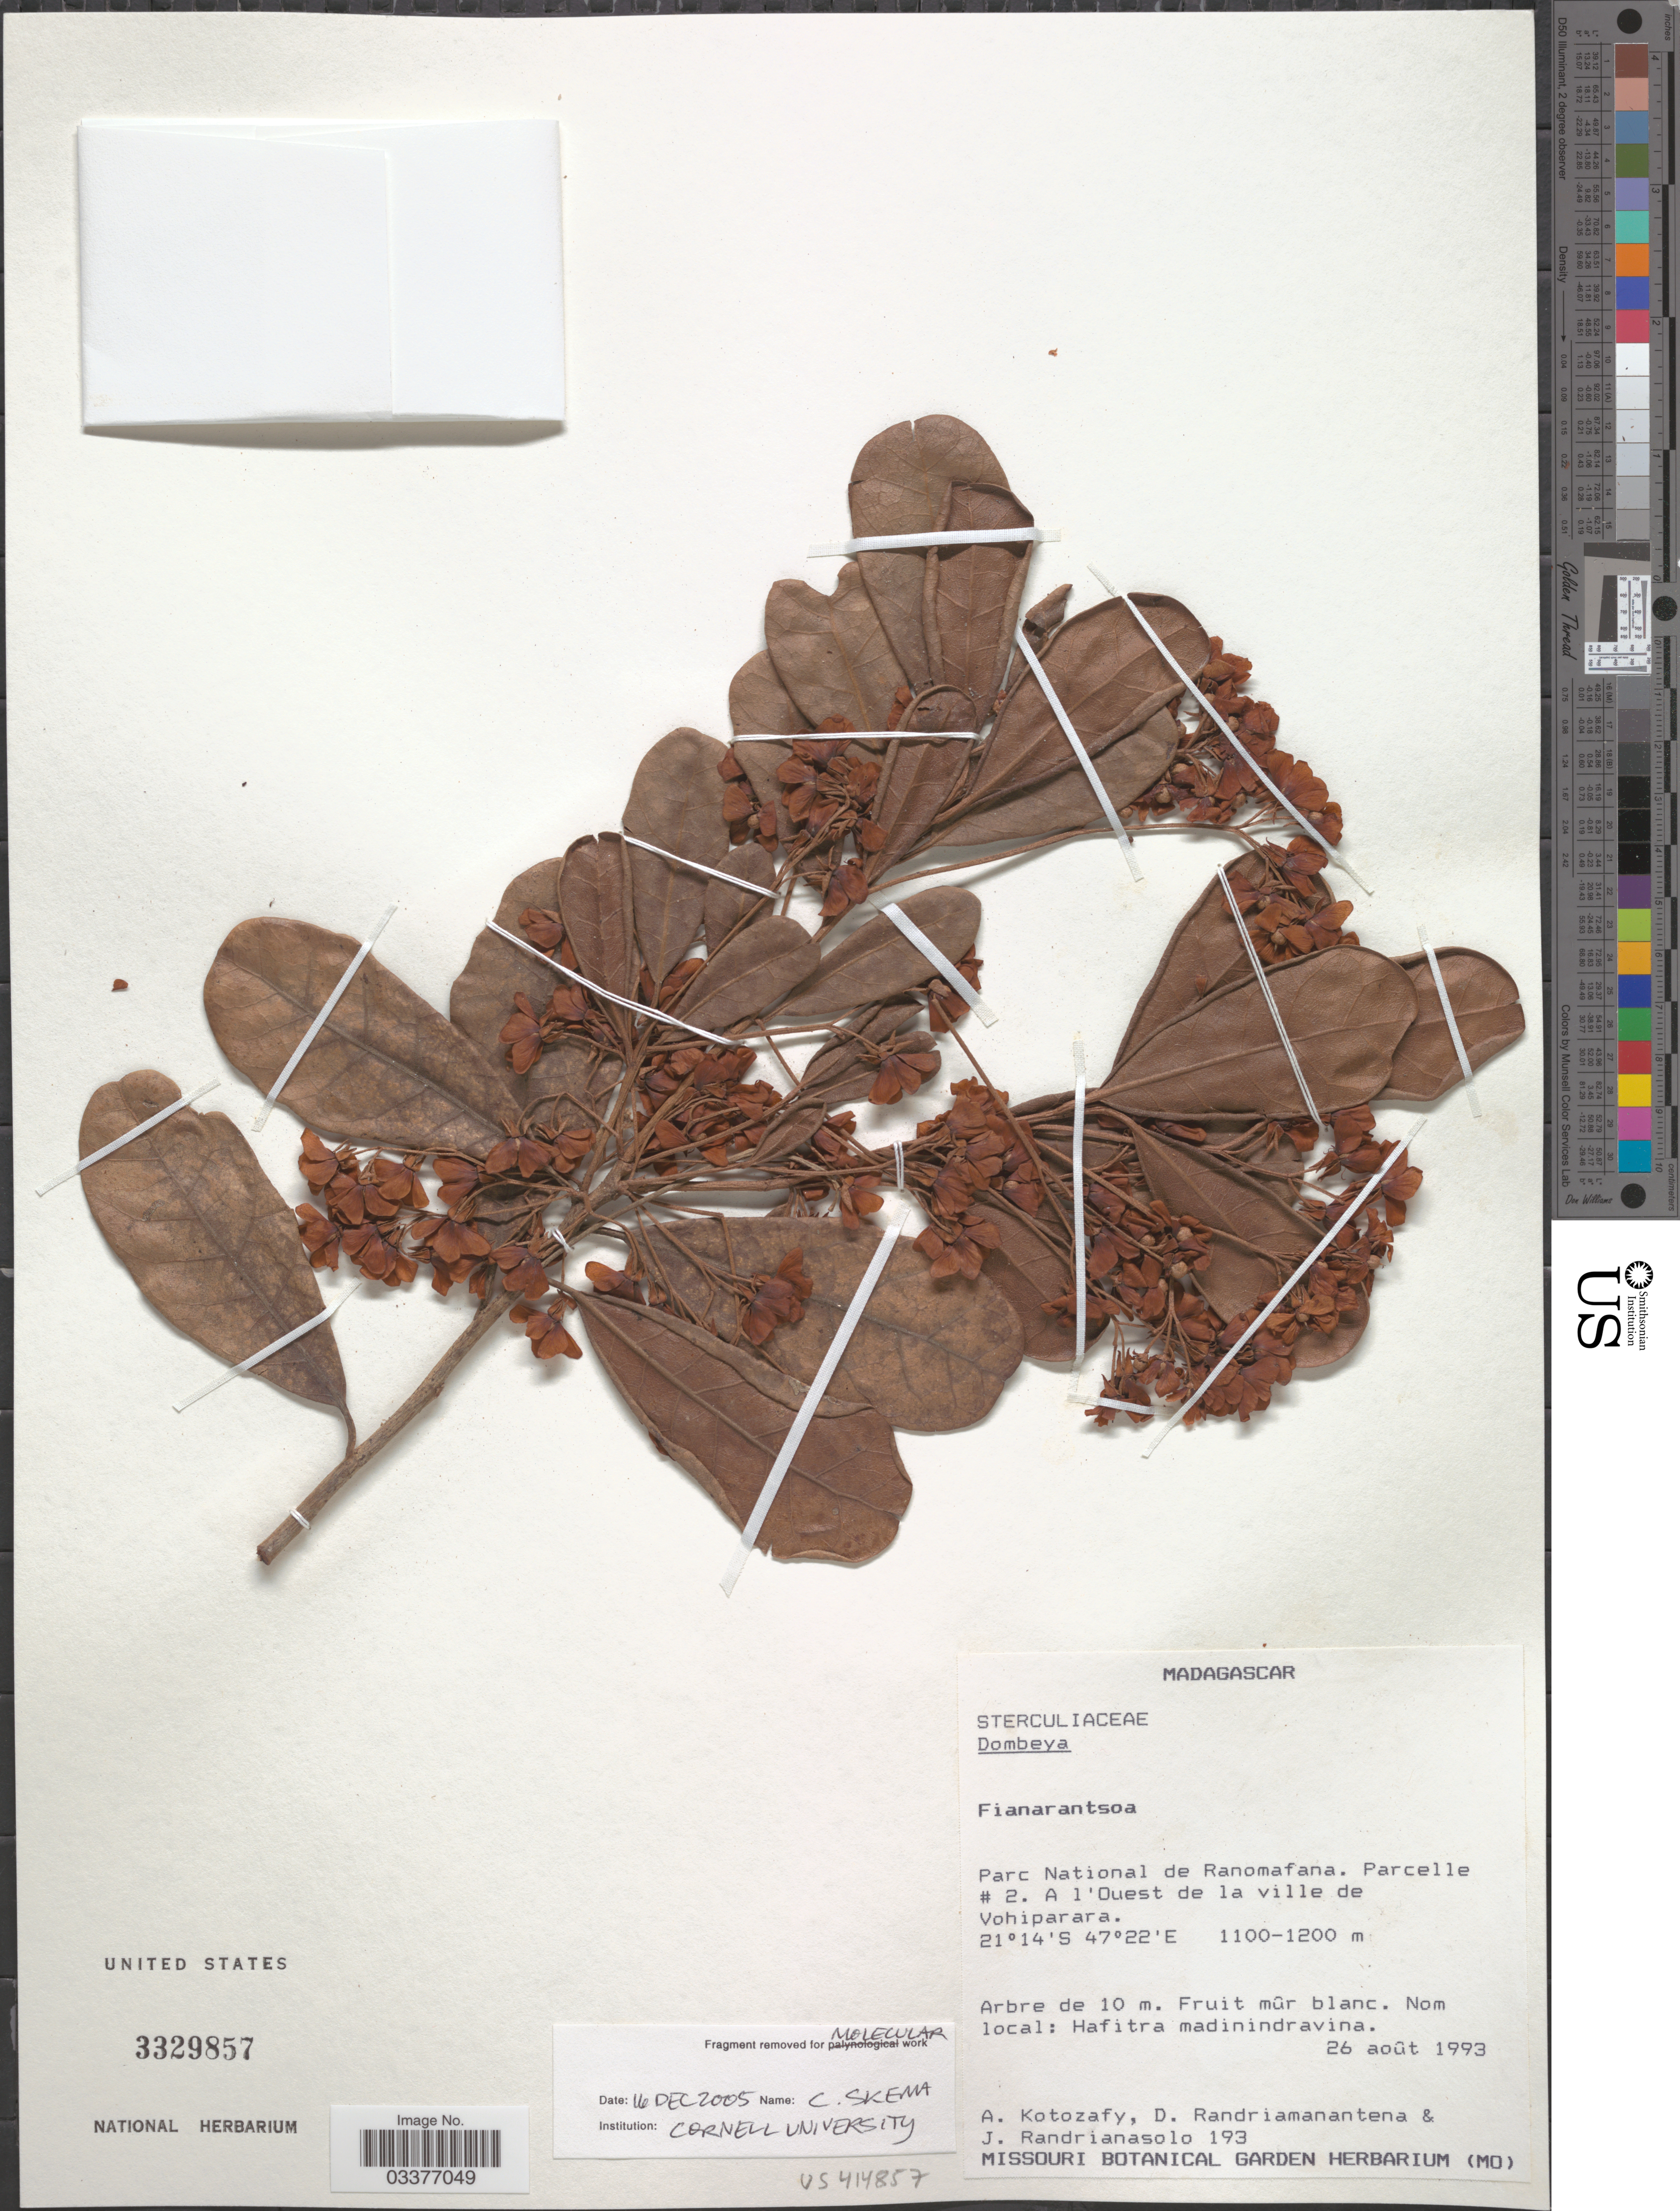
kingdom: Plantae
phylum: Tracheophyta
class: Magnoliopsida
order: Malvales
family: Malvaceae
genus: Dombeya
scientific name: Dombeya sp.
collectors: A. Kotozafy, D. Randriamanantena & J. Randrianasolo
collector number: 193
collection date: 1993-08-26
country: Madagascar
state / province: Haute Matsiatra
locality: Parc National de Ranomafana. Parcelle # 2. A l'Ouest de la ville de Vohiparara.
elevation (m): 1100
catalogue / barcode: US 3329857